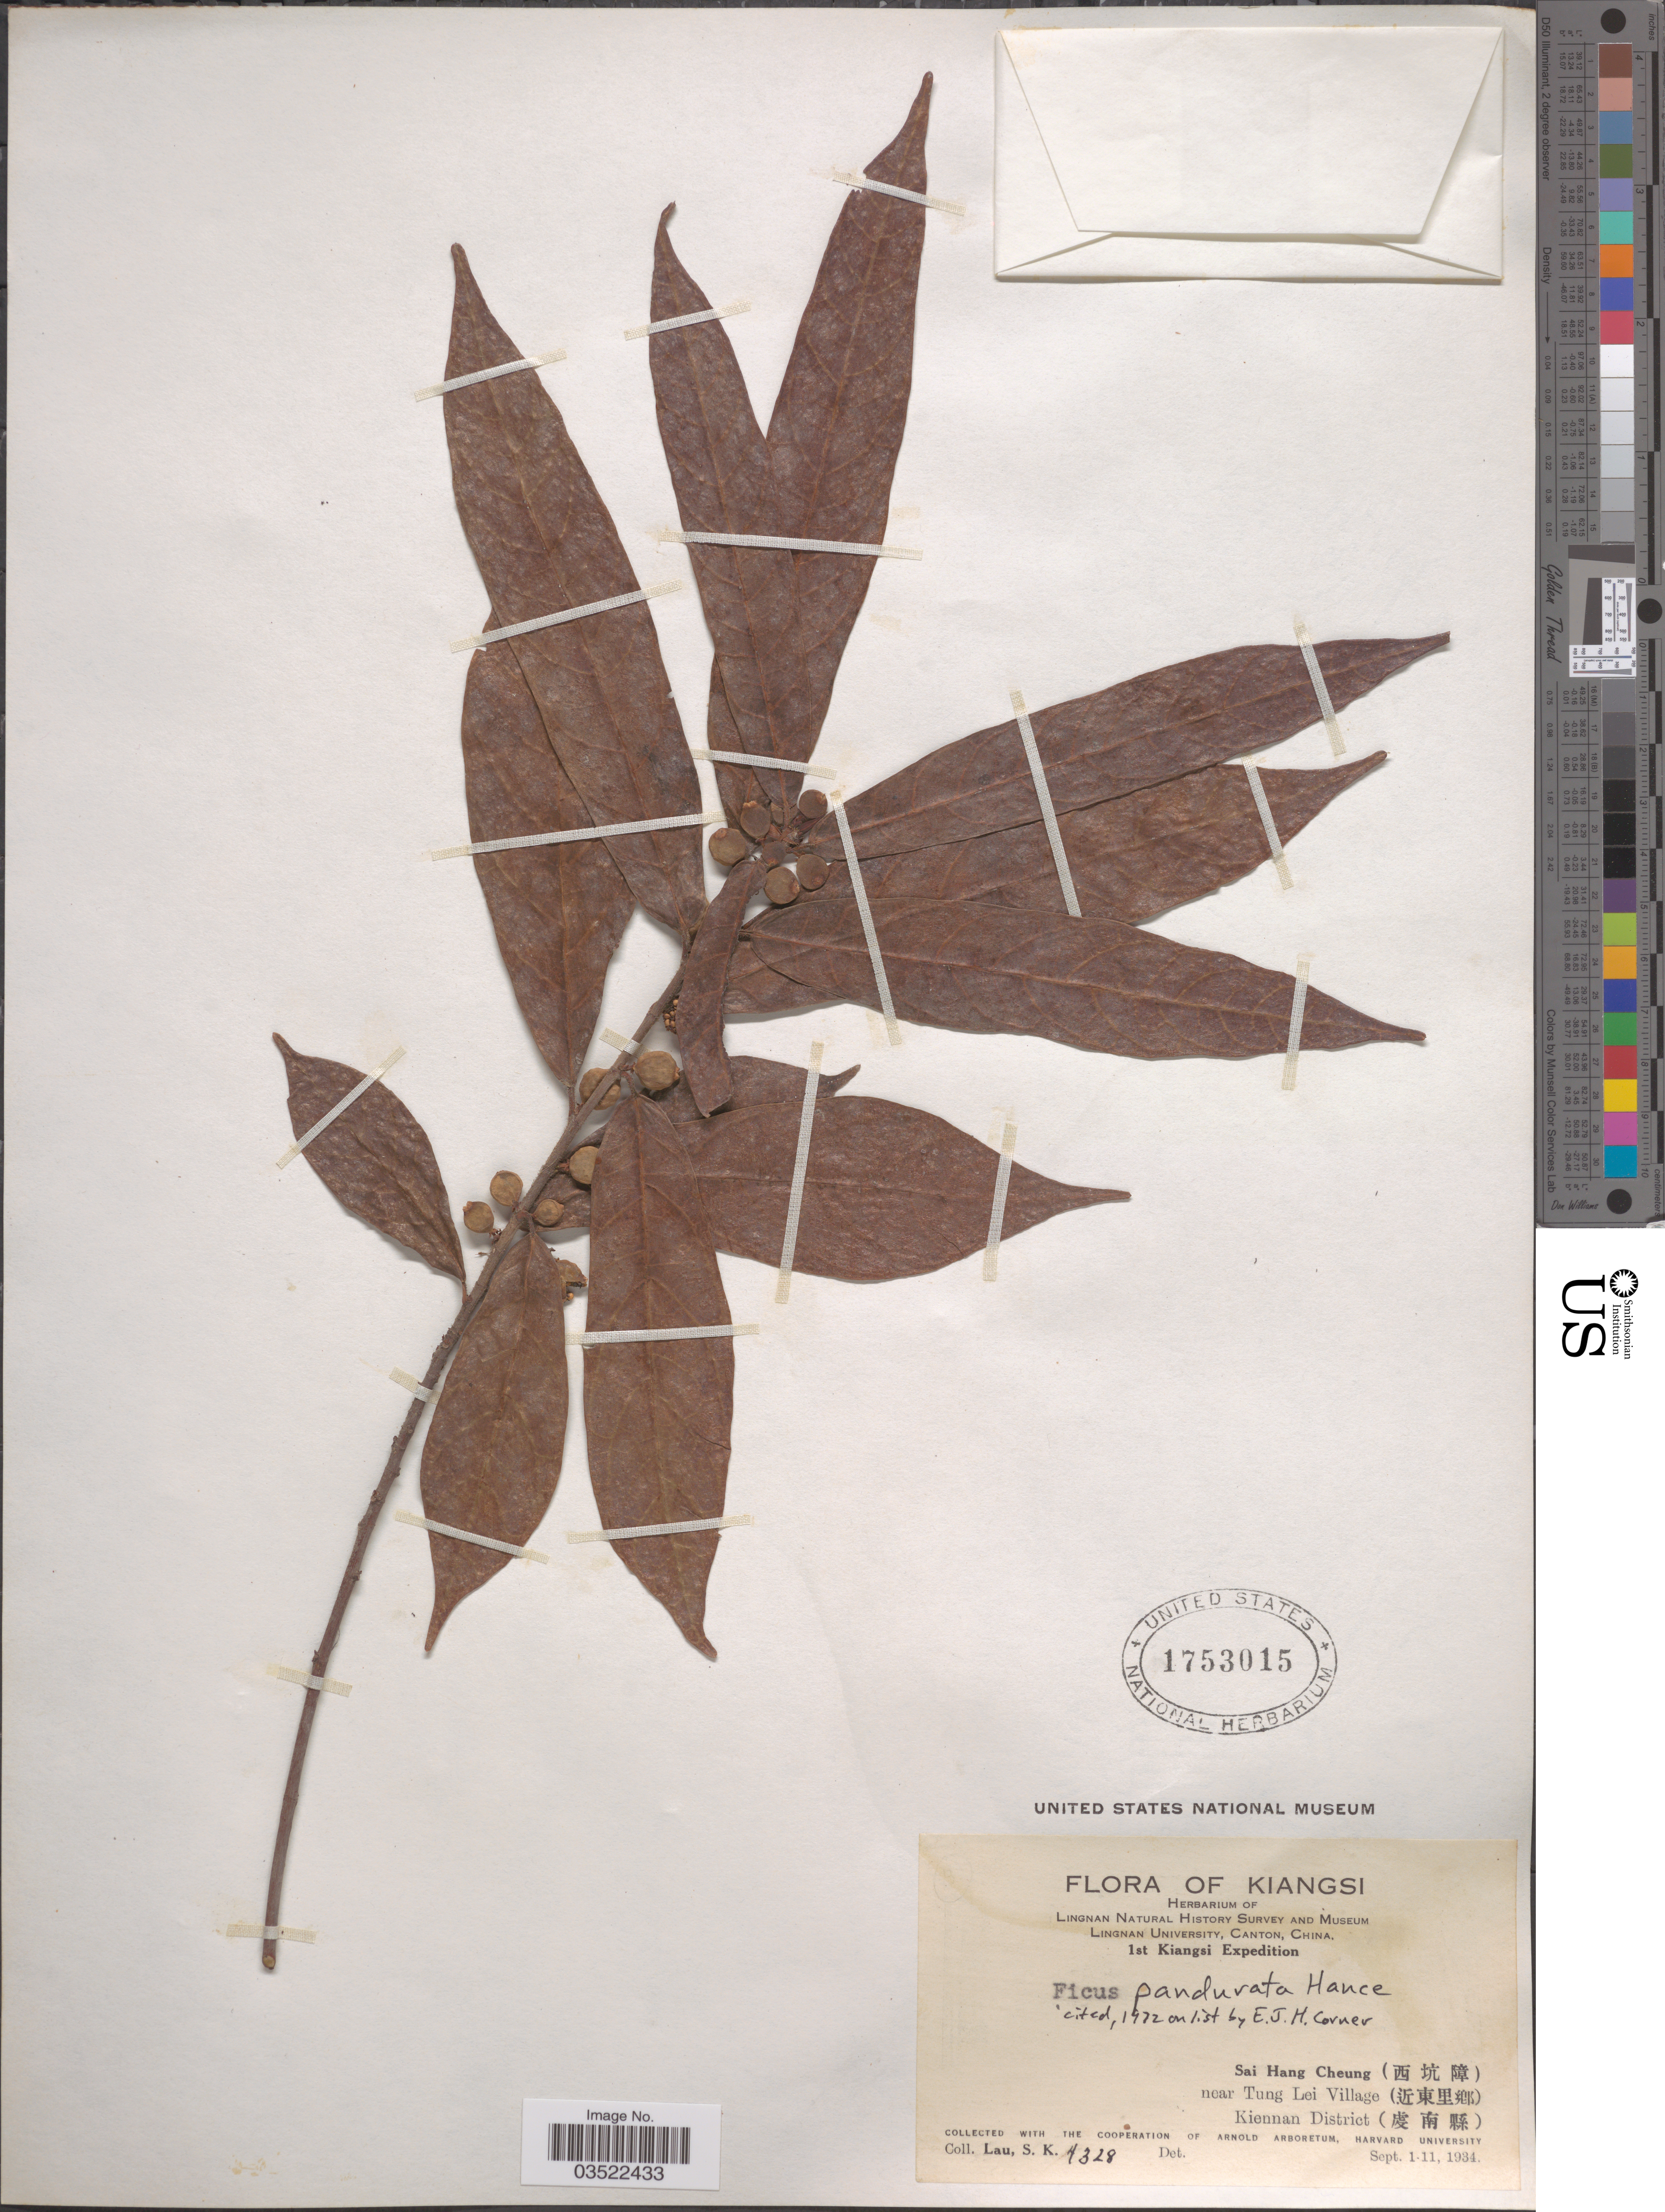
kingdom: Plantae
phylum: Tracheophyta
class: Magnoliopsida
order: Rosales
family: Moraceae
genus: Ficus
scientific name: Ficus pandurata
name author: Hance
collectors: S. K. Lau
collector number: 4328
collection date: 1934-09-01/1934-09-11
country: China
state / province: Jiangxi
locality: Kiangsi. Sai Hang Cheung (X) near Tung Lei Village (X) Kiennan District (X).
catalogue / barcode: US 1753015